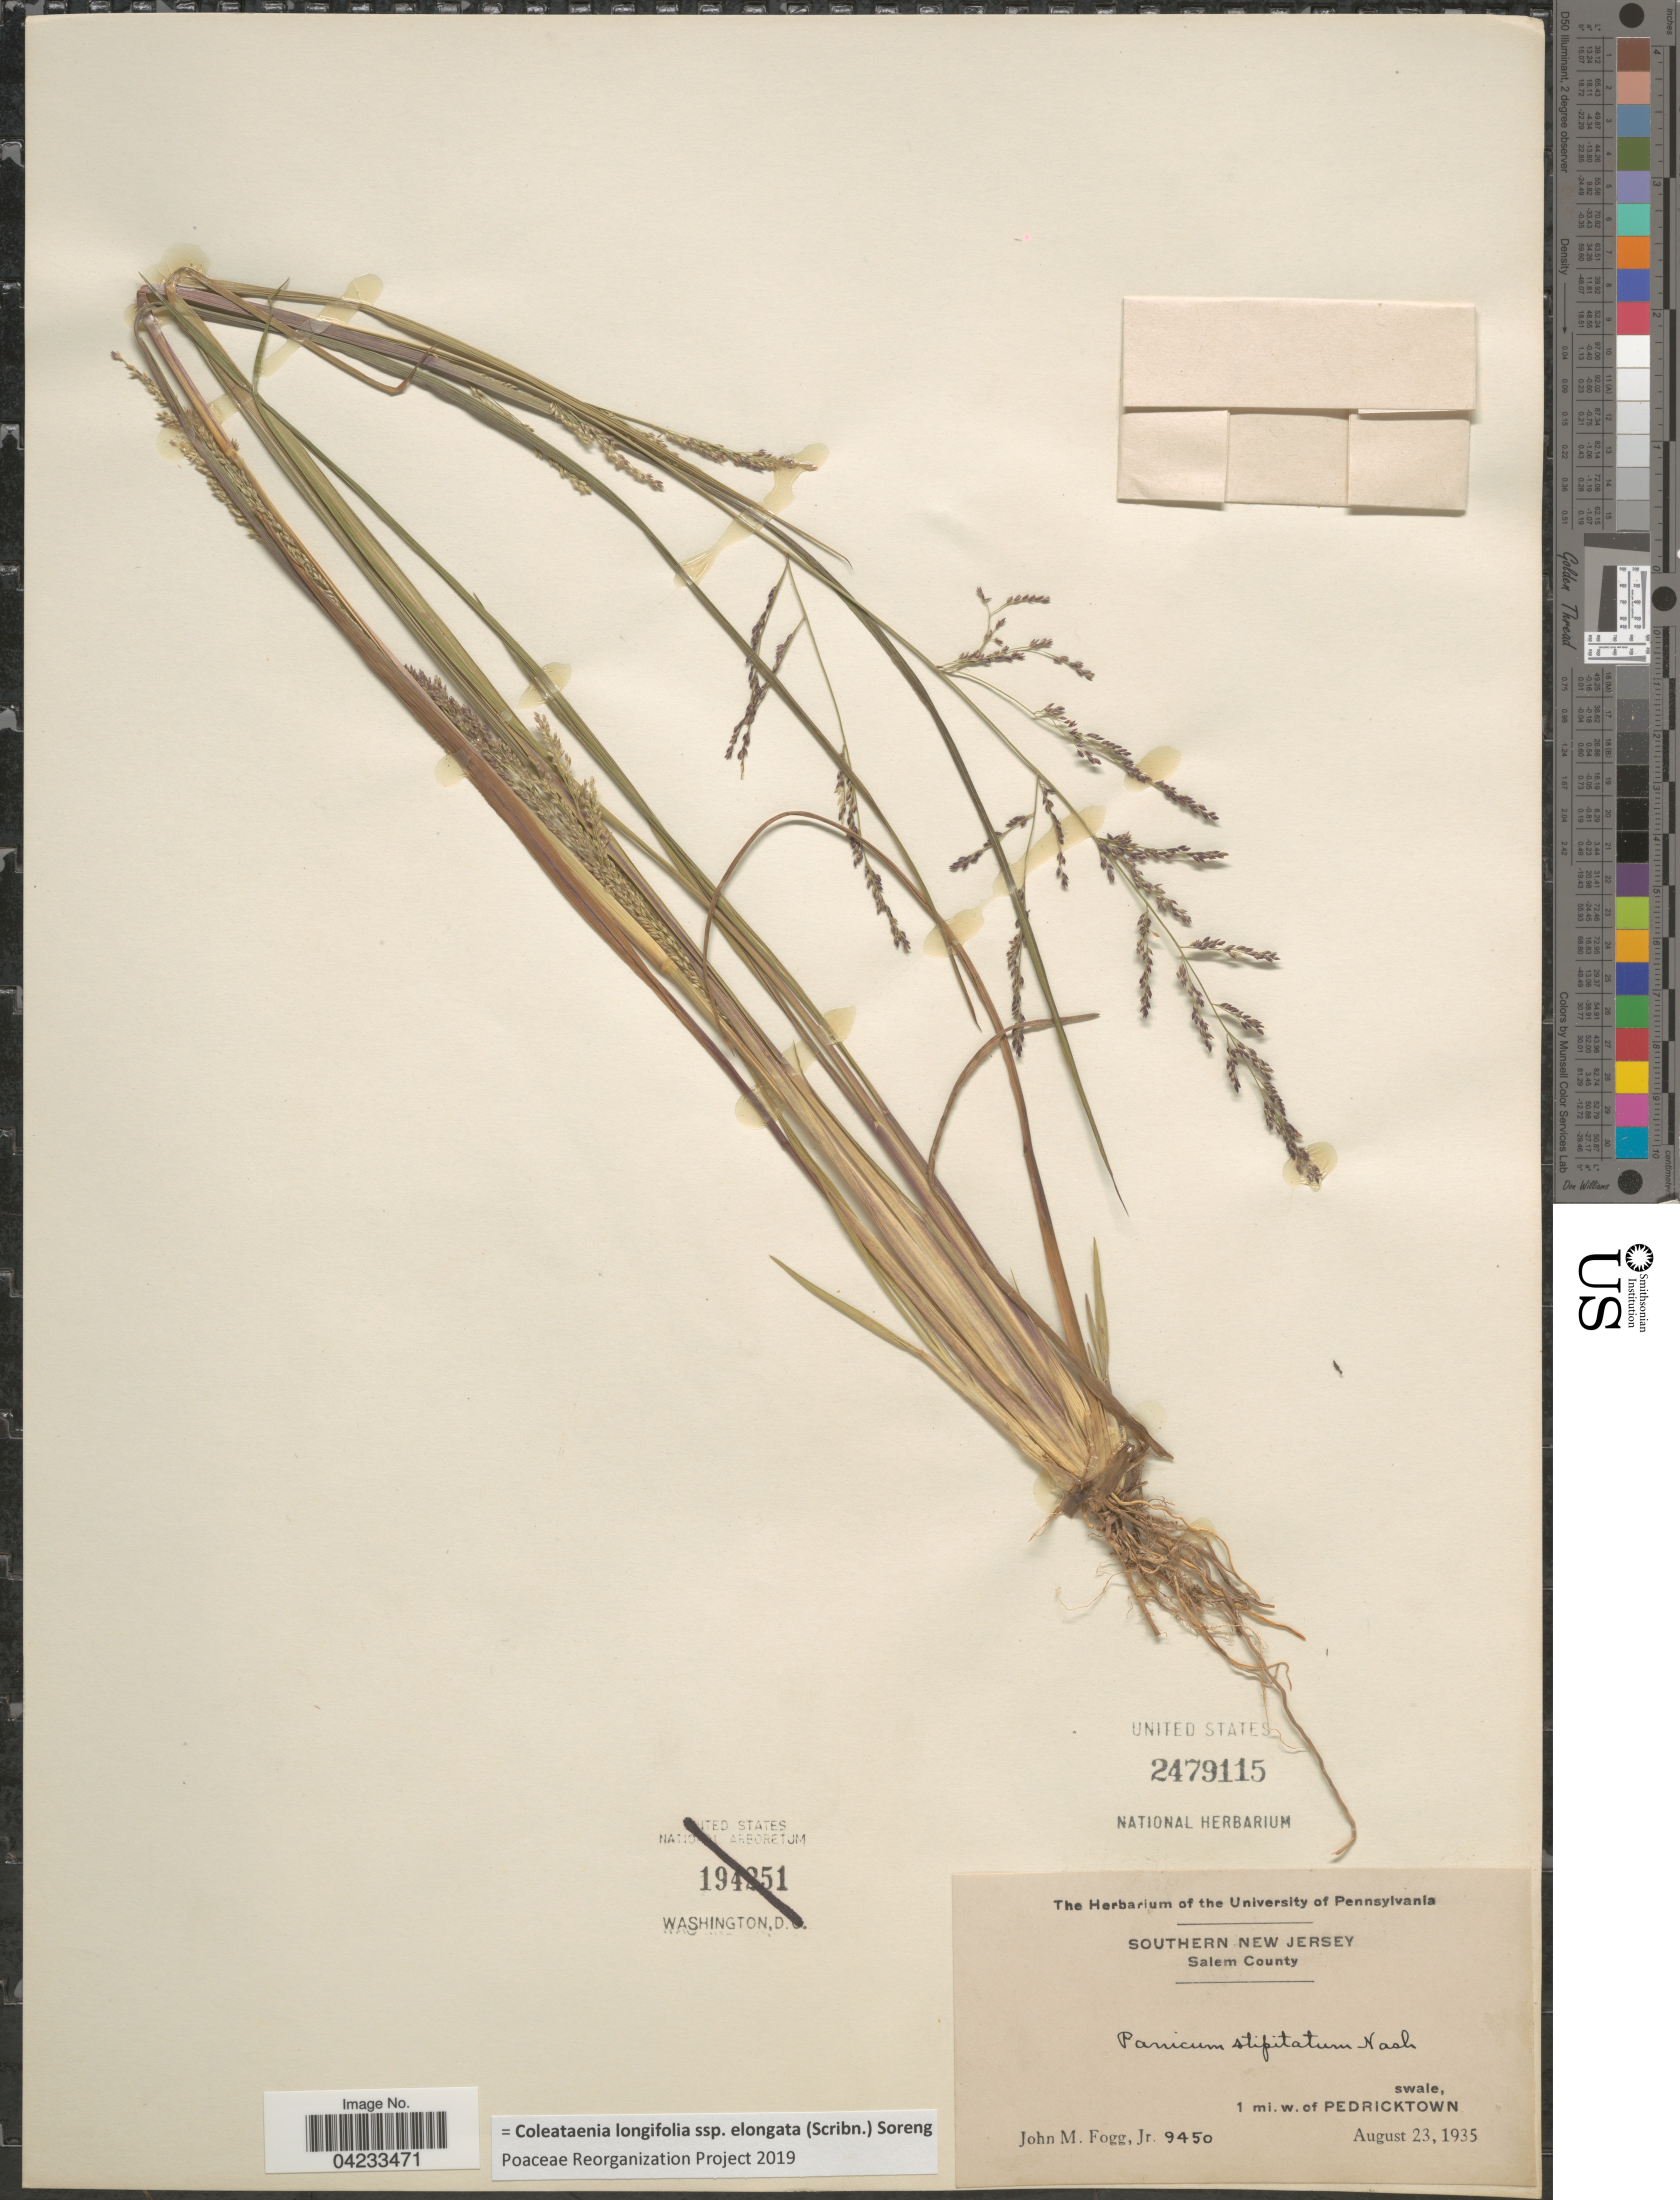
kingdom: Plantae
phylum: Tracheophyta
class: Liliopsida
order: Poales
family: Poaceae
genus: Coleataenia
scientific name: Coleataenia longifolia subsp. elongata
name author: (Scribn.) Soreng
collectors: J. Fogg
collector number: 9450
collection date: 1935-08-23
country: United States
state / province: New Jersey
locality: Salem County. Swale, 1 mi. w. of Pedricktown.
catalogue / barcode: US 2479115